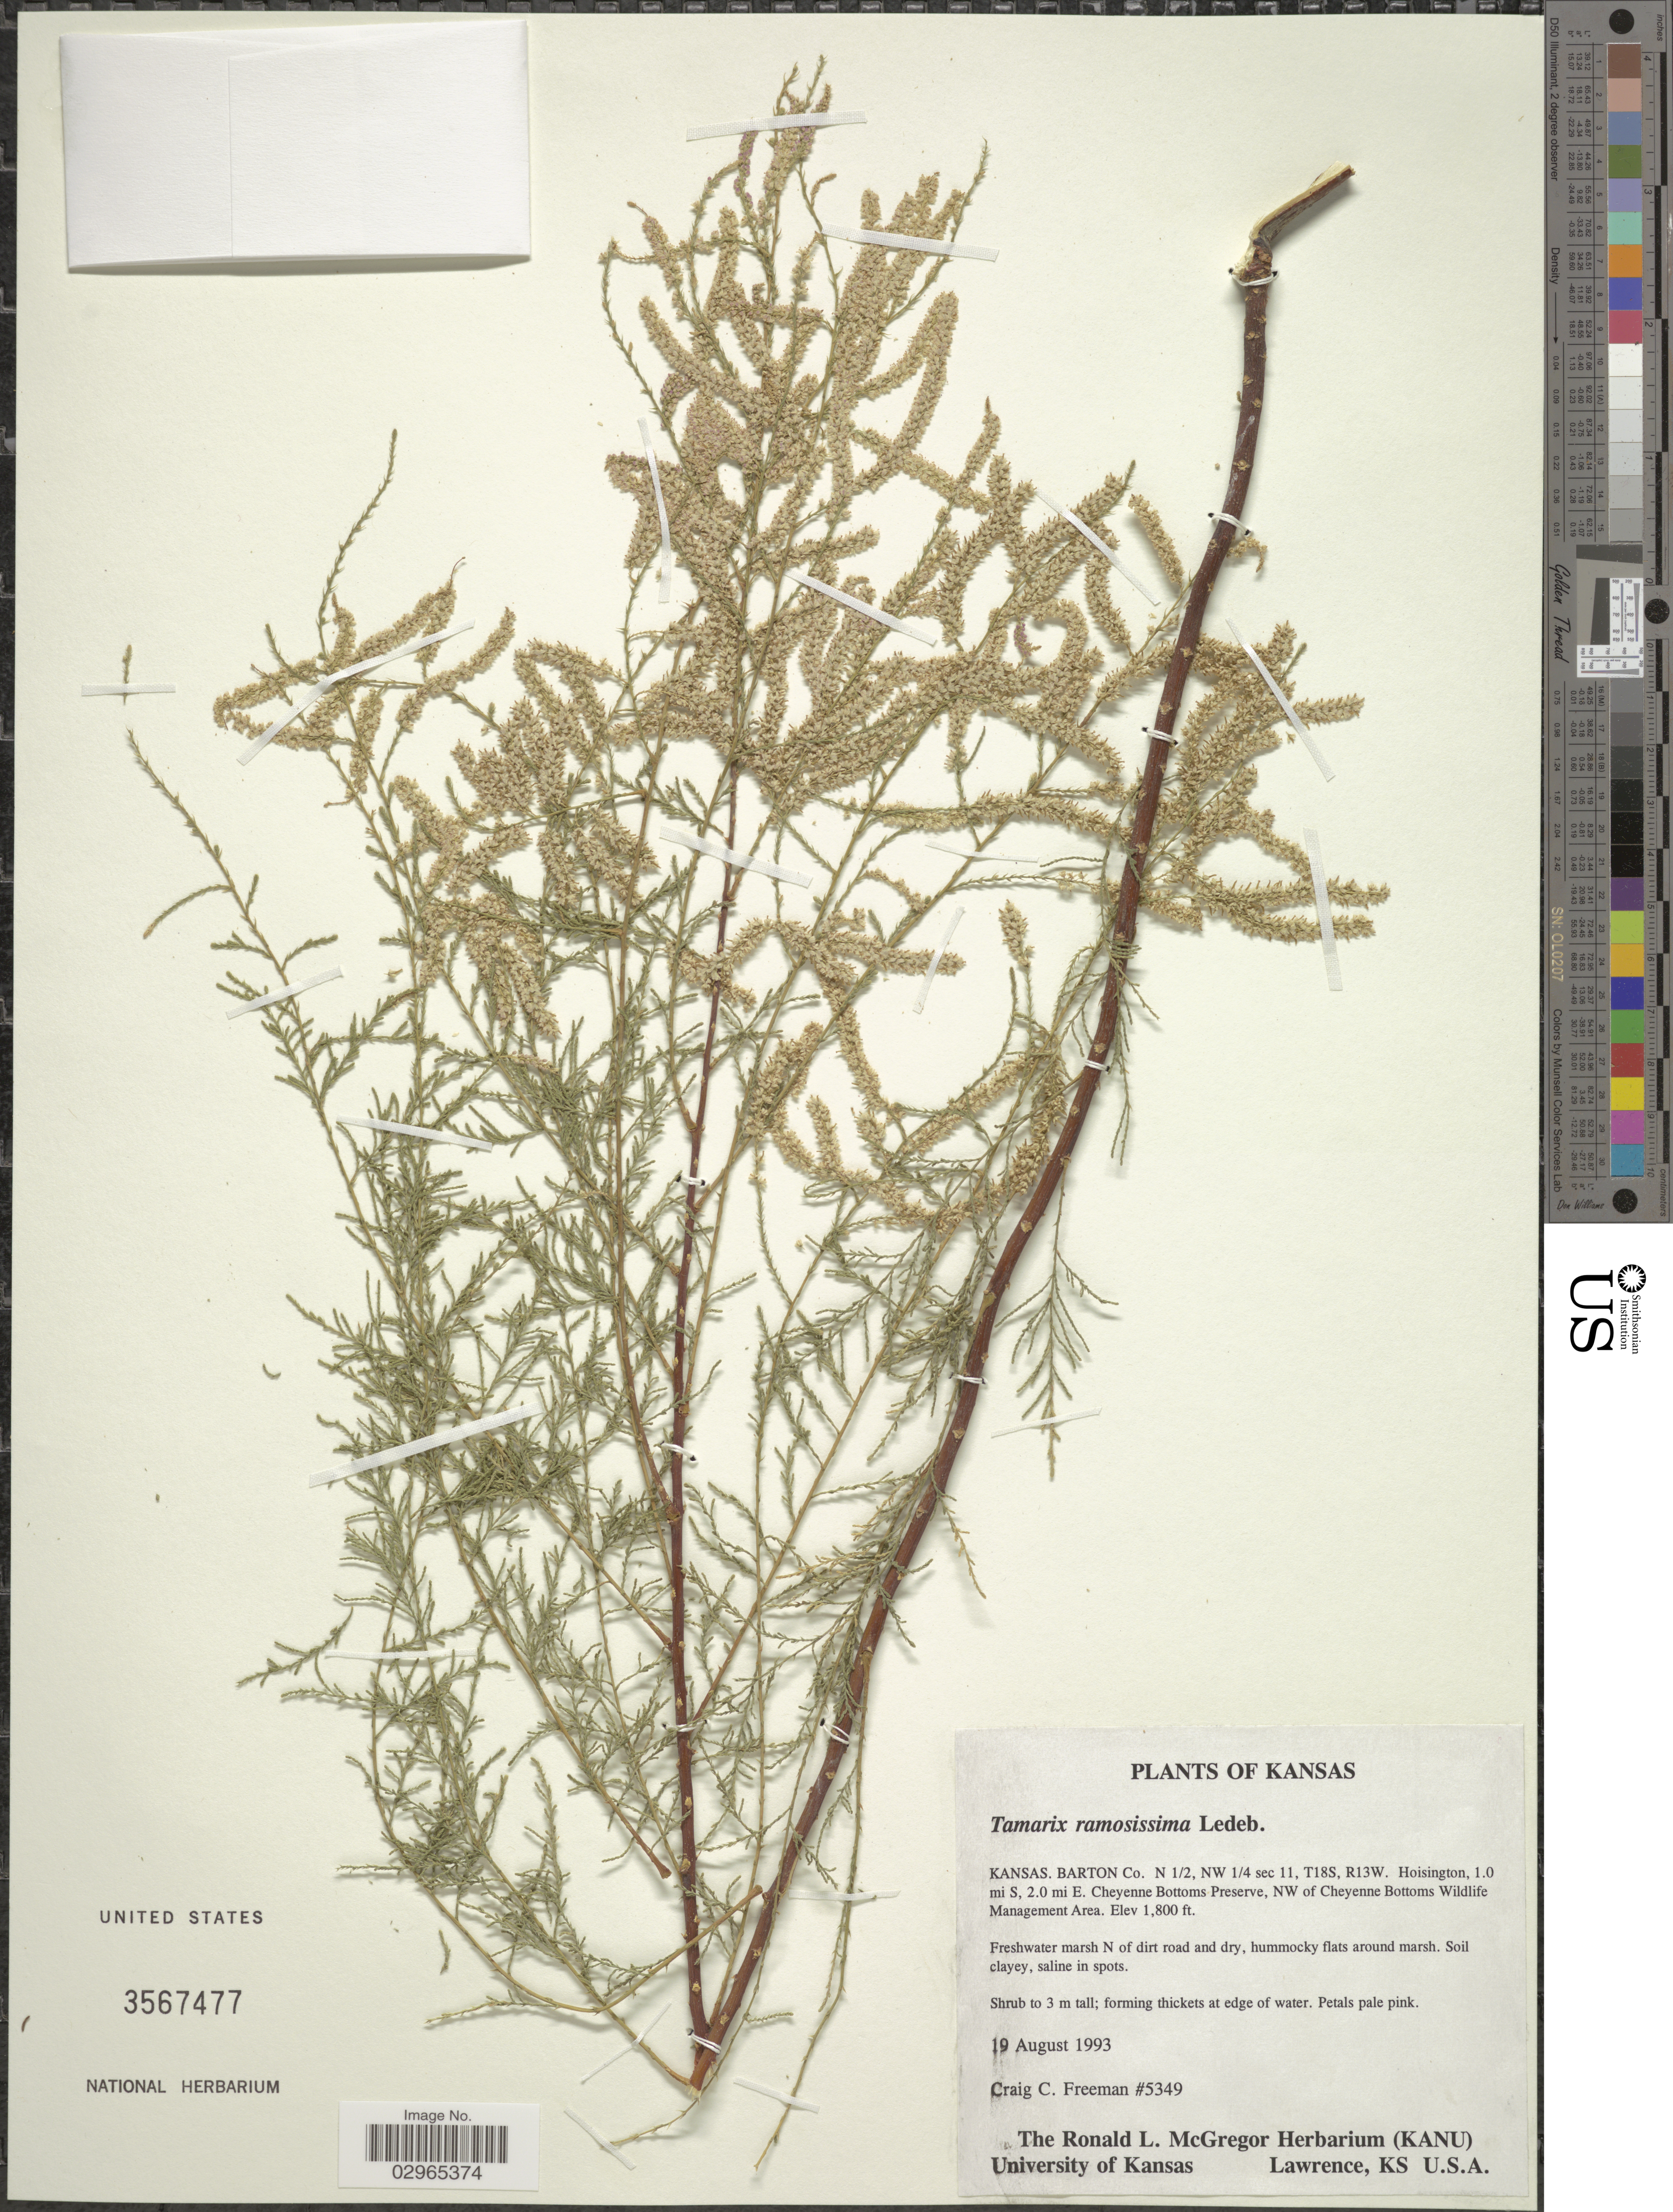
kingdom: Plantae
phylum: Tracheophyta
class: Magnoliopsida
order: Caryophyllales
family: Tamaricaceae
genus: Tamarix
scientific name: Tamarix ramosissima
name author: Ledeb.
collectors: C. C. Freeman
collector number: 5349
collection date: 1993-08-19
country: United States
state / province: Kansas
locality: Kansas. Barton Co. N 1/2, NW 1/4 sec. 11, T18S, R13W. Hoisington, 1.0 mi S, 2.0 mi E. Cheyenne Bottoms Preserve, NW of Cheyenne Bottoms Wildlife Management Area.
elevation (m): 549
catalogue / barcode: US 3567477